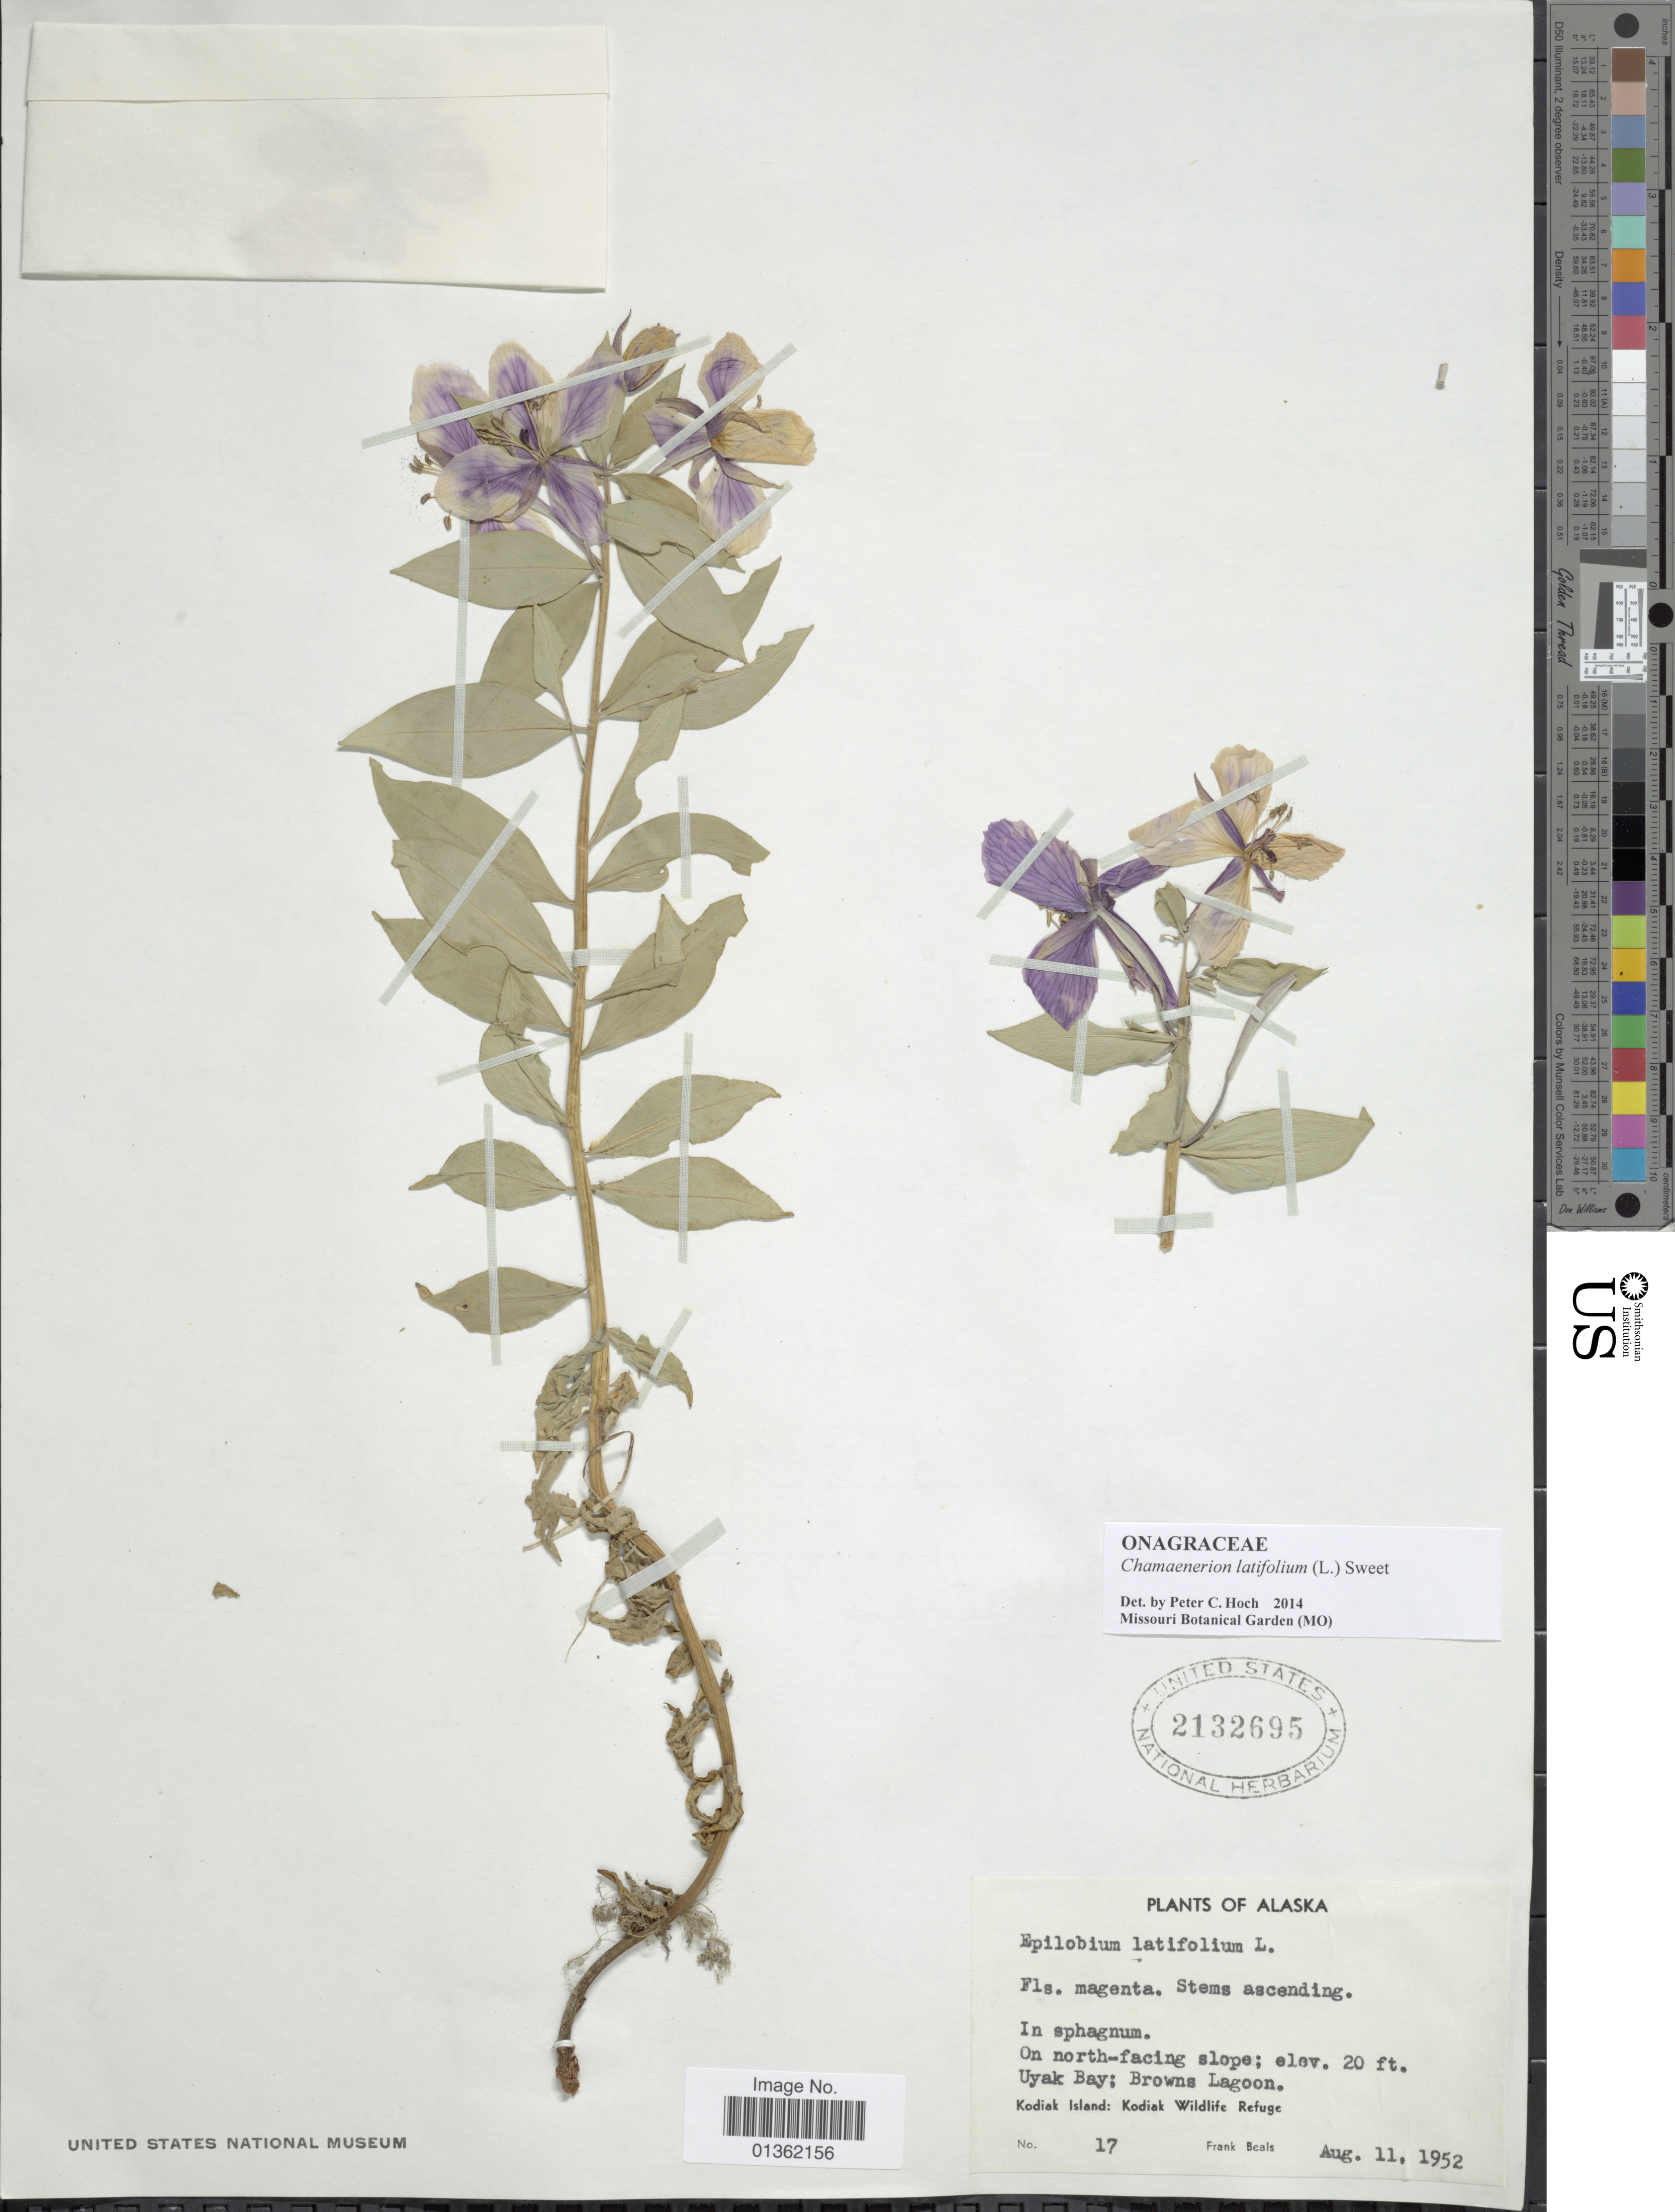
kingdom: Plantae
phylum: Tracheophyta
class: Magnoliopsida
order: Myrtales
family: Onagraceae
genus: Chamaenerion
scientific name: Chamaenerion latifolium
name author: (L.) Th. Fr. & Lange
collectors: F. Beals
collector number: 17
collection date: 1952-08-11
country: United States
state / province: Alaska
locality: Uyak Bay; Browns Lagoon. Kodiak Island: Kodiak Wildlife Refuge.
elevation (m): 6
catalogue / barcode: US 2132695